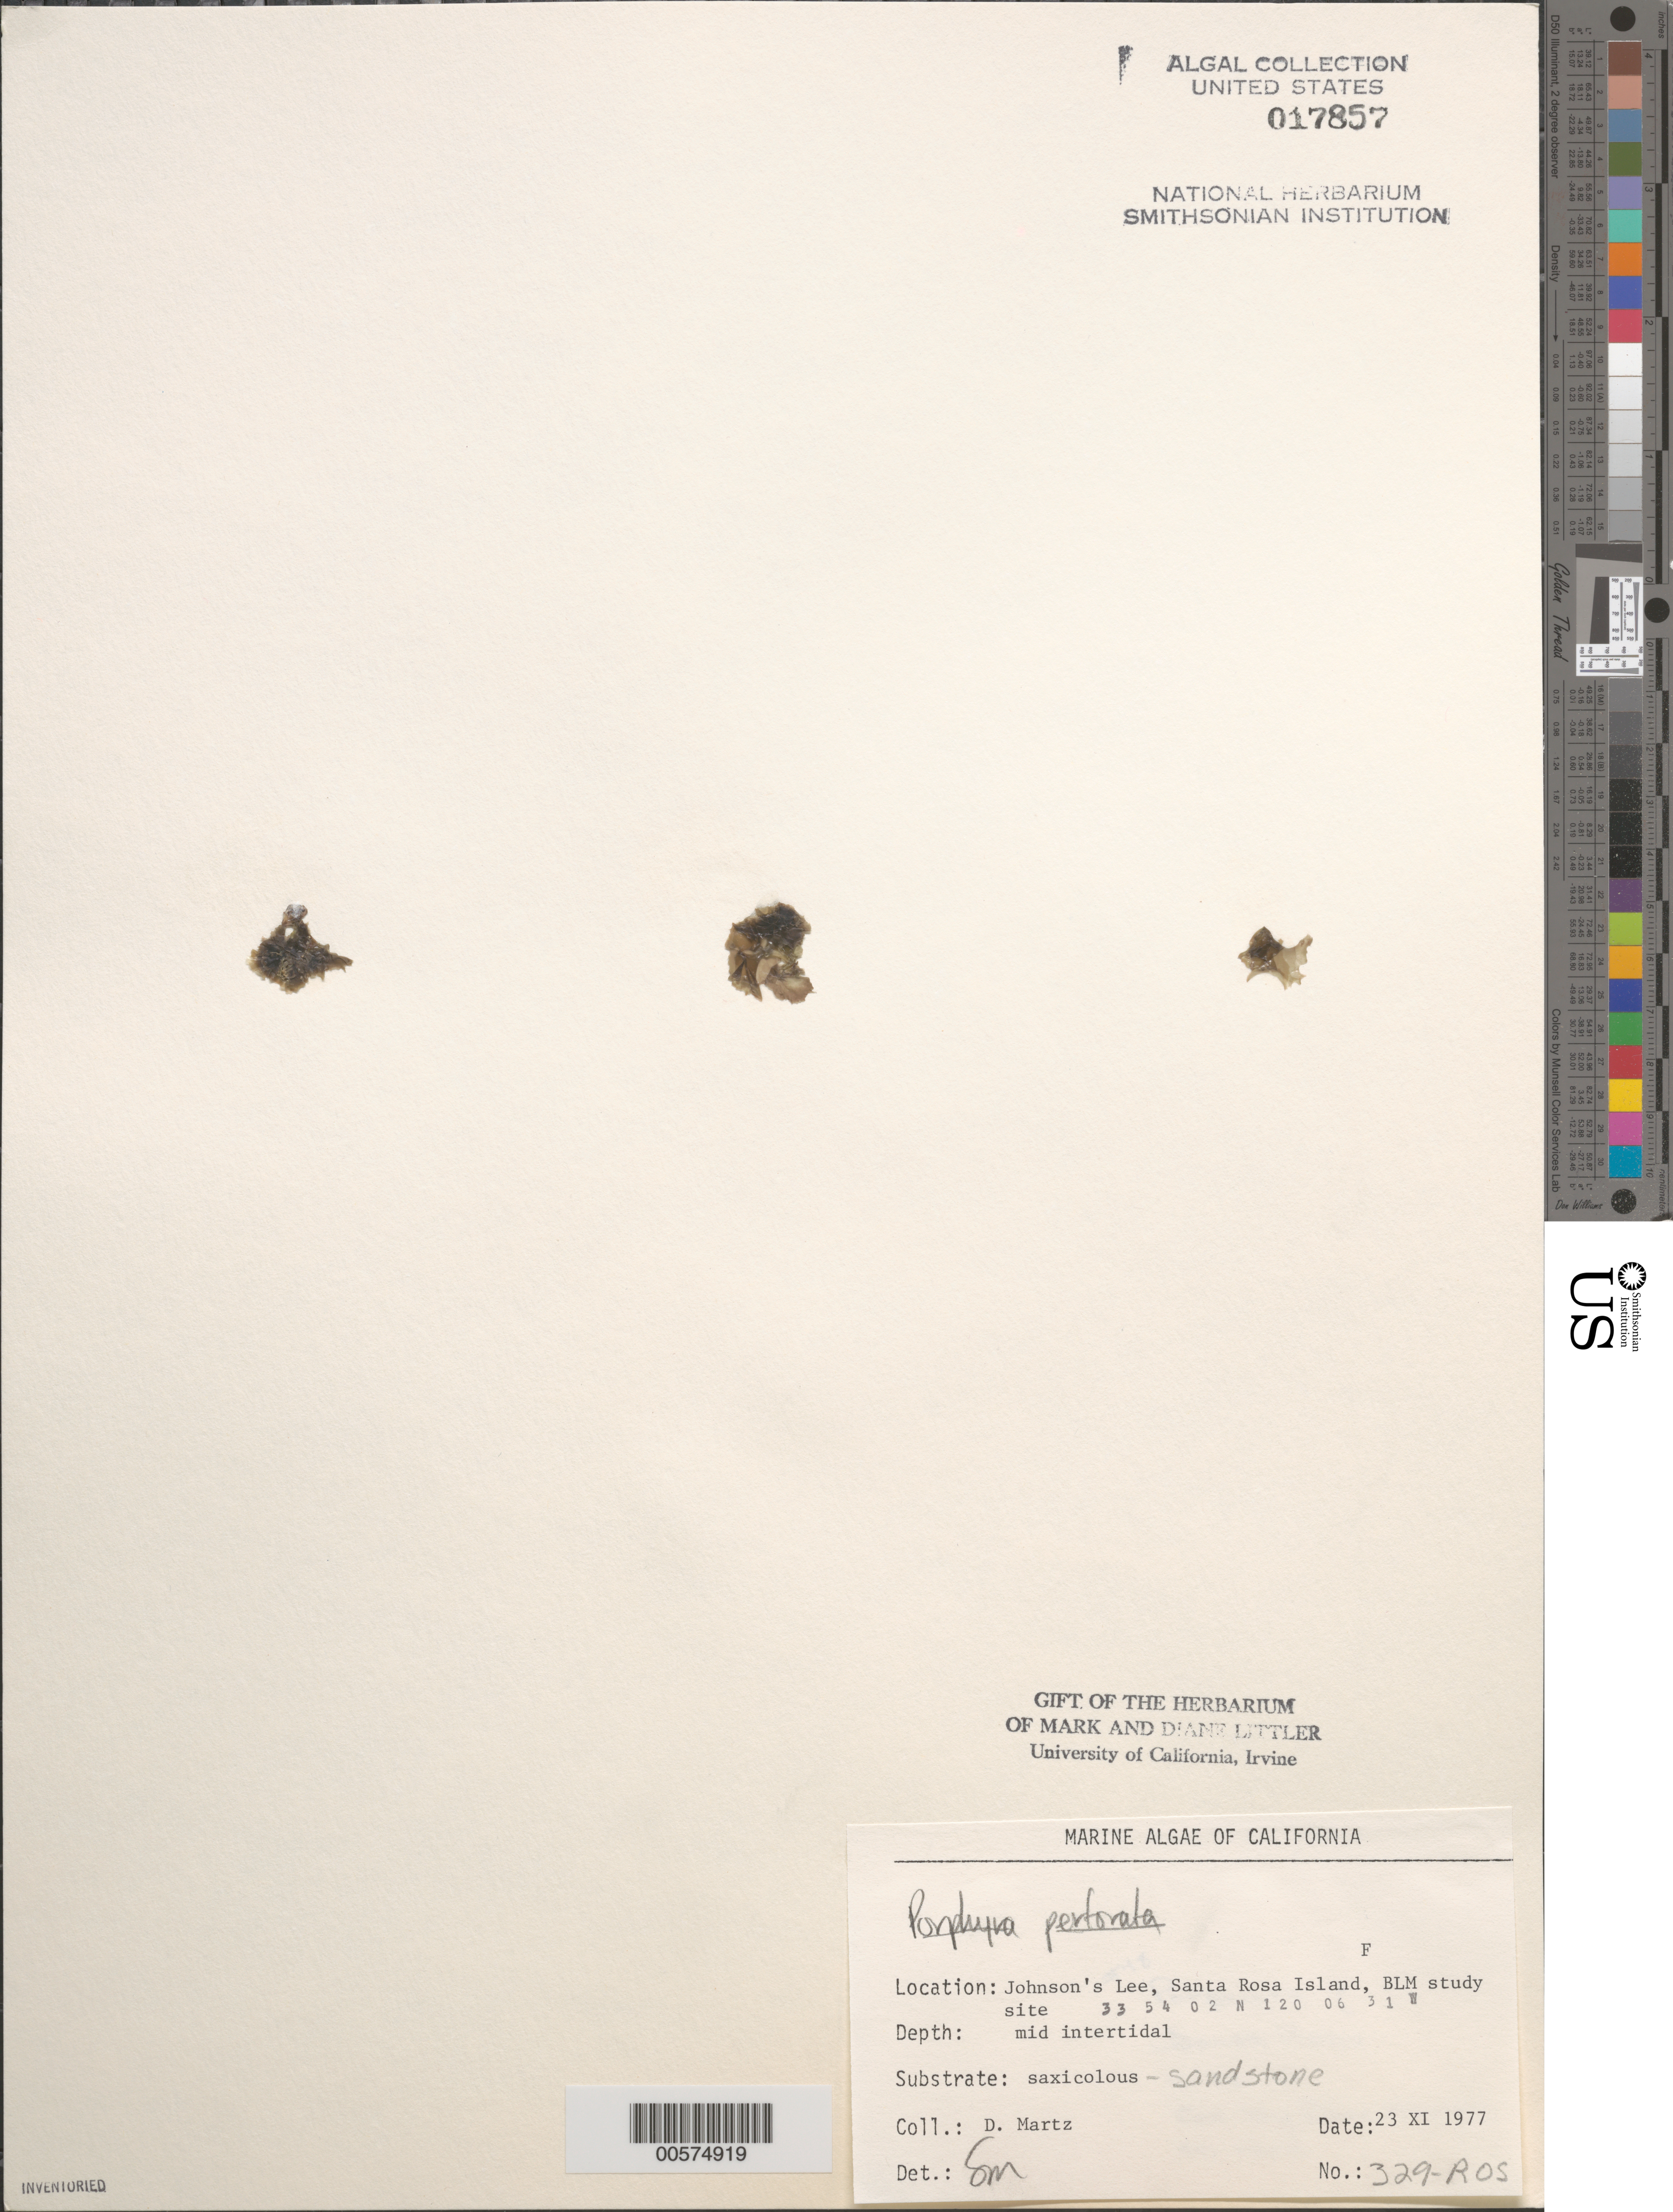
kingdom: Plantae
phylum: Rhodophyta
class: Bangiophyceae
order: Bangiales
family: Bangiaceae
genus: Pyropia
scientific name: Pyropia perforata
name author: (J. Agardh) S.C. Lindstrom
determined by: Algae name updating Project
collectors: D. Martz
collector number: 329-ROS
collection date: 1977-11-23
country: United States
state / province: California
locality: Johnson's Lee, Santa Rosa Island, BLM study site.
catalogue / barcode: US 17857